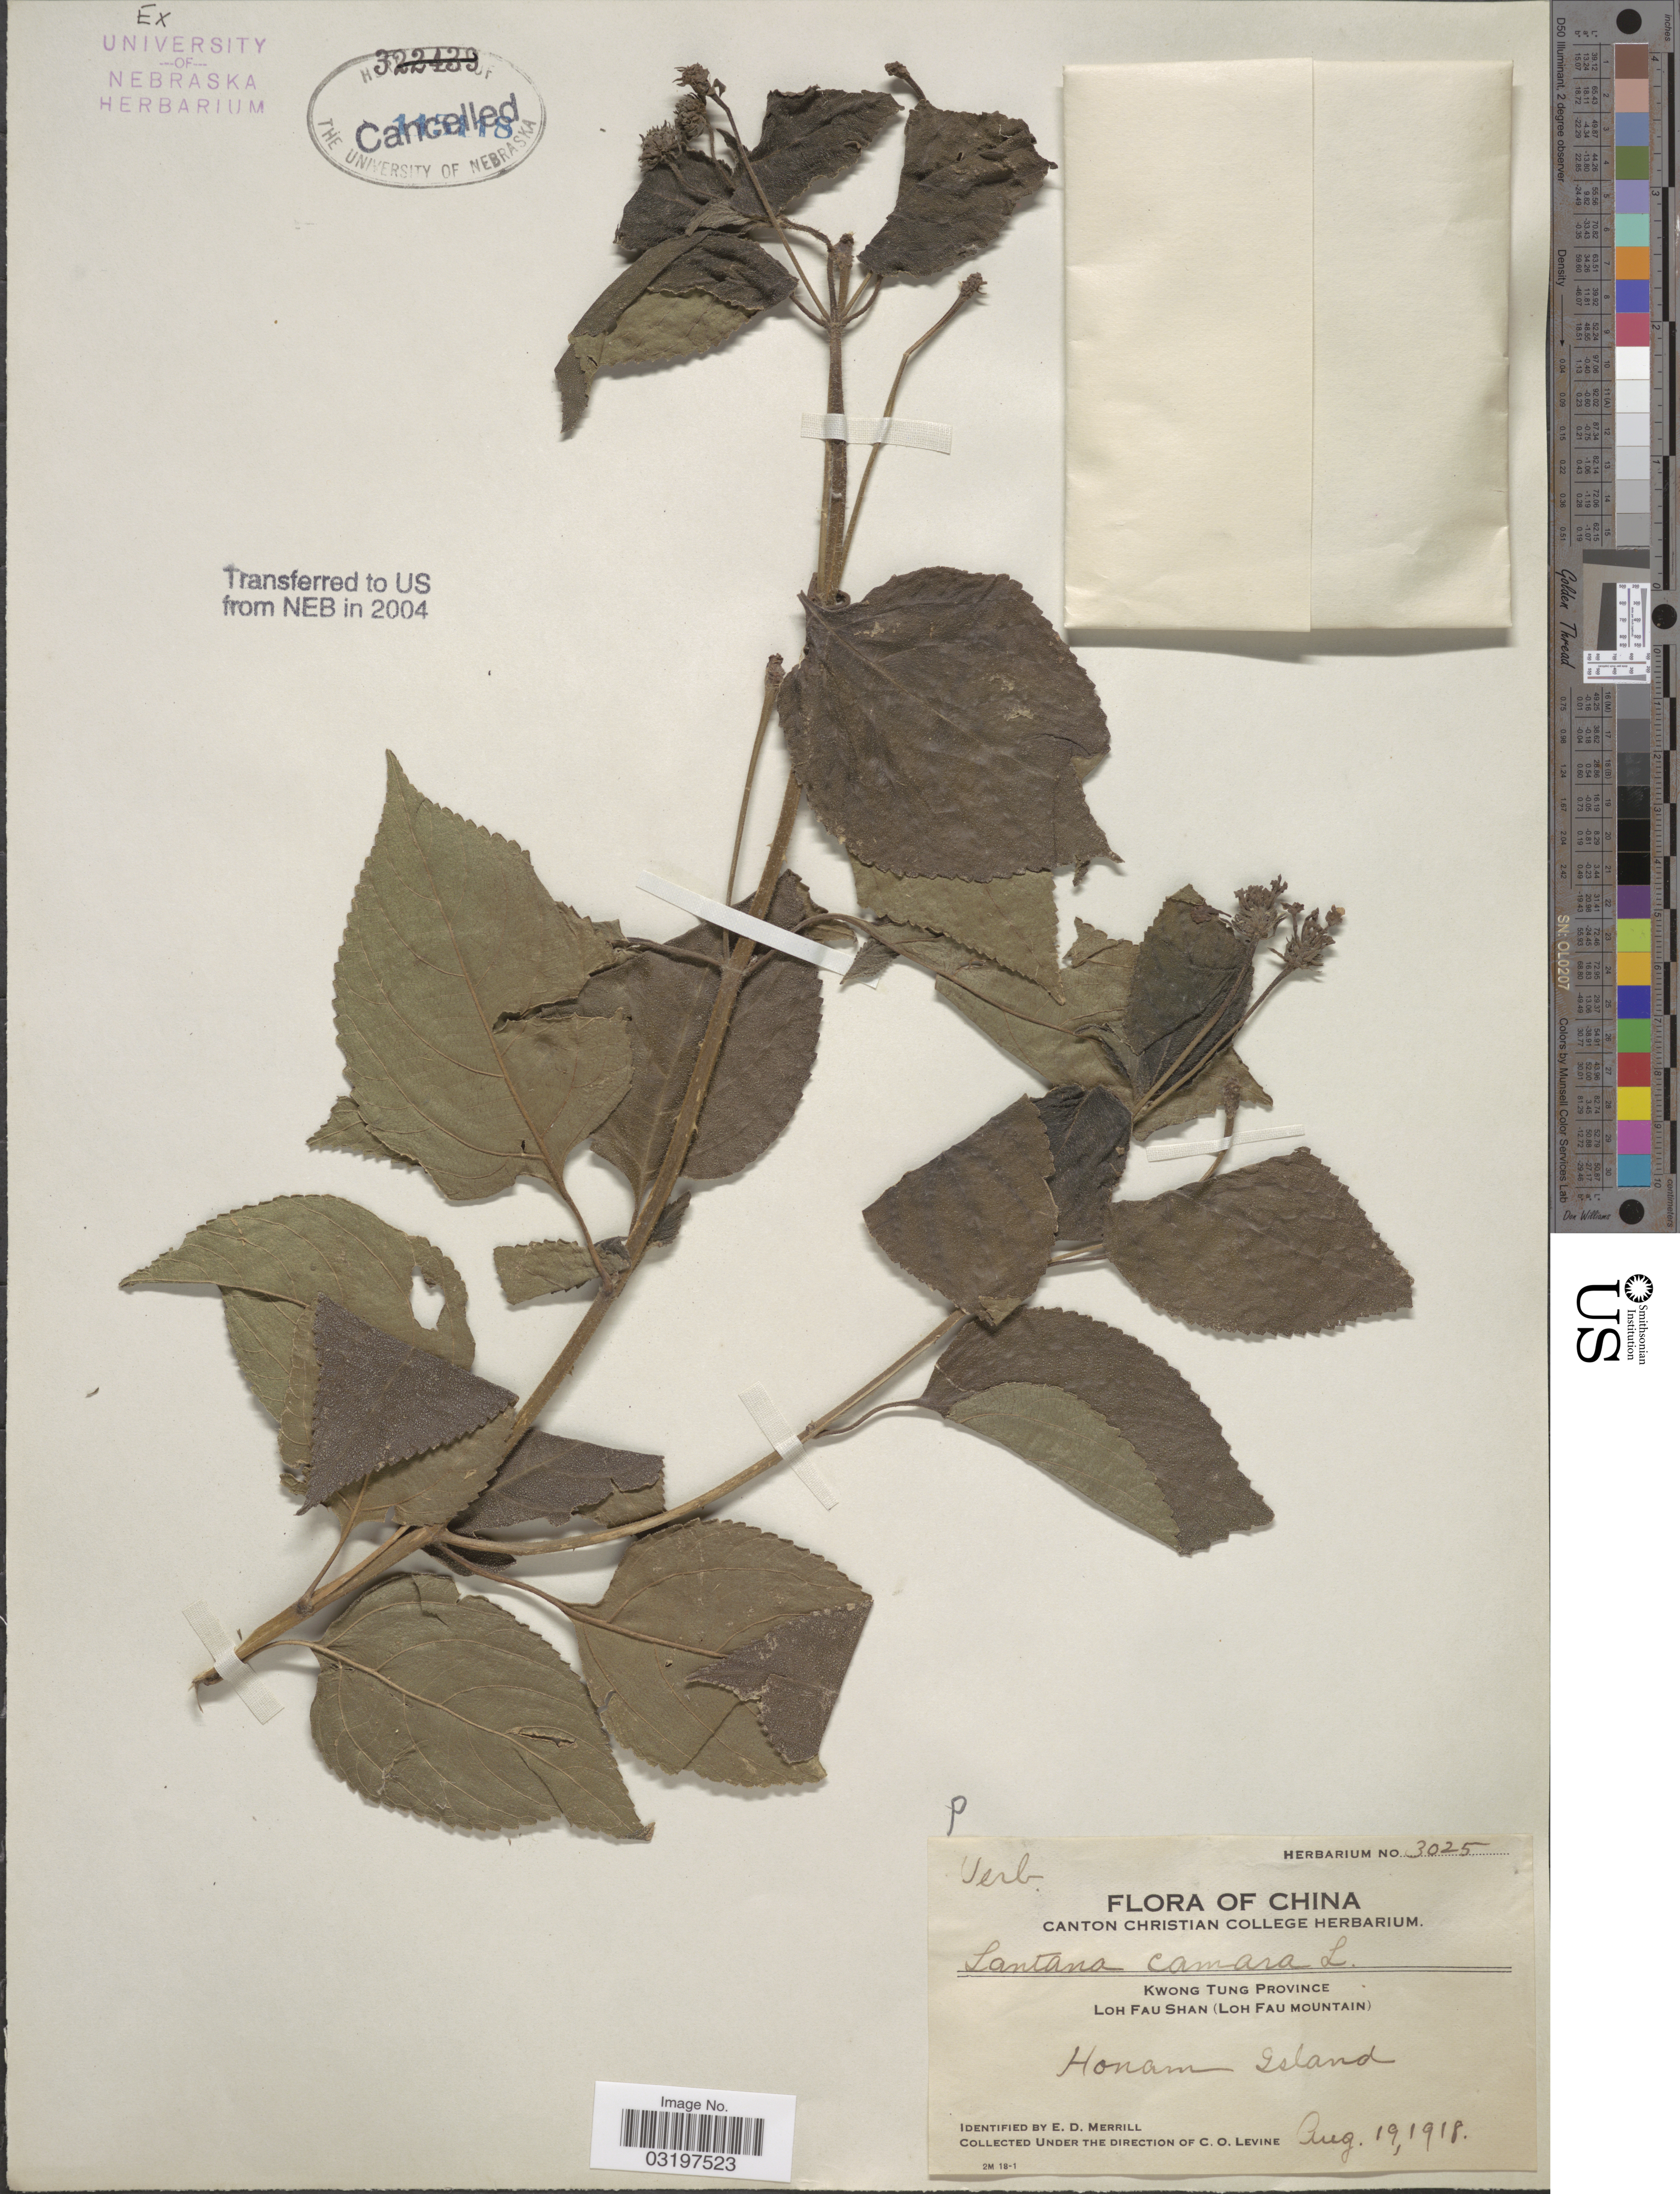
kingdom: Plantae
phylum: Tracheophyta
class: Magnoliopsida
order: Lamiales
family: Verbenaceae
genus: Lantana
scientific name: Lantana camara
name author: L.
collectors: C. O. Levine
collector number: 3025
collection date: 1918-08-19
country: China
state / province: Guangdong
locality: Kwong Tung Province. Loh Fau Shan (Loh Fau Mountain). Honam Island.